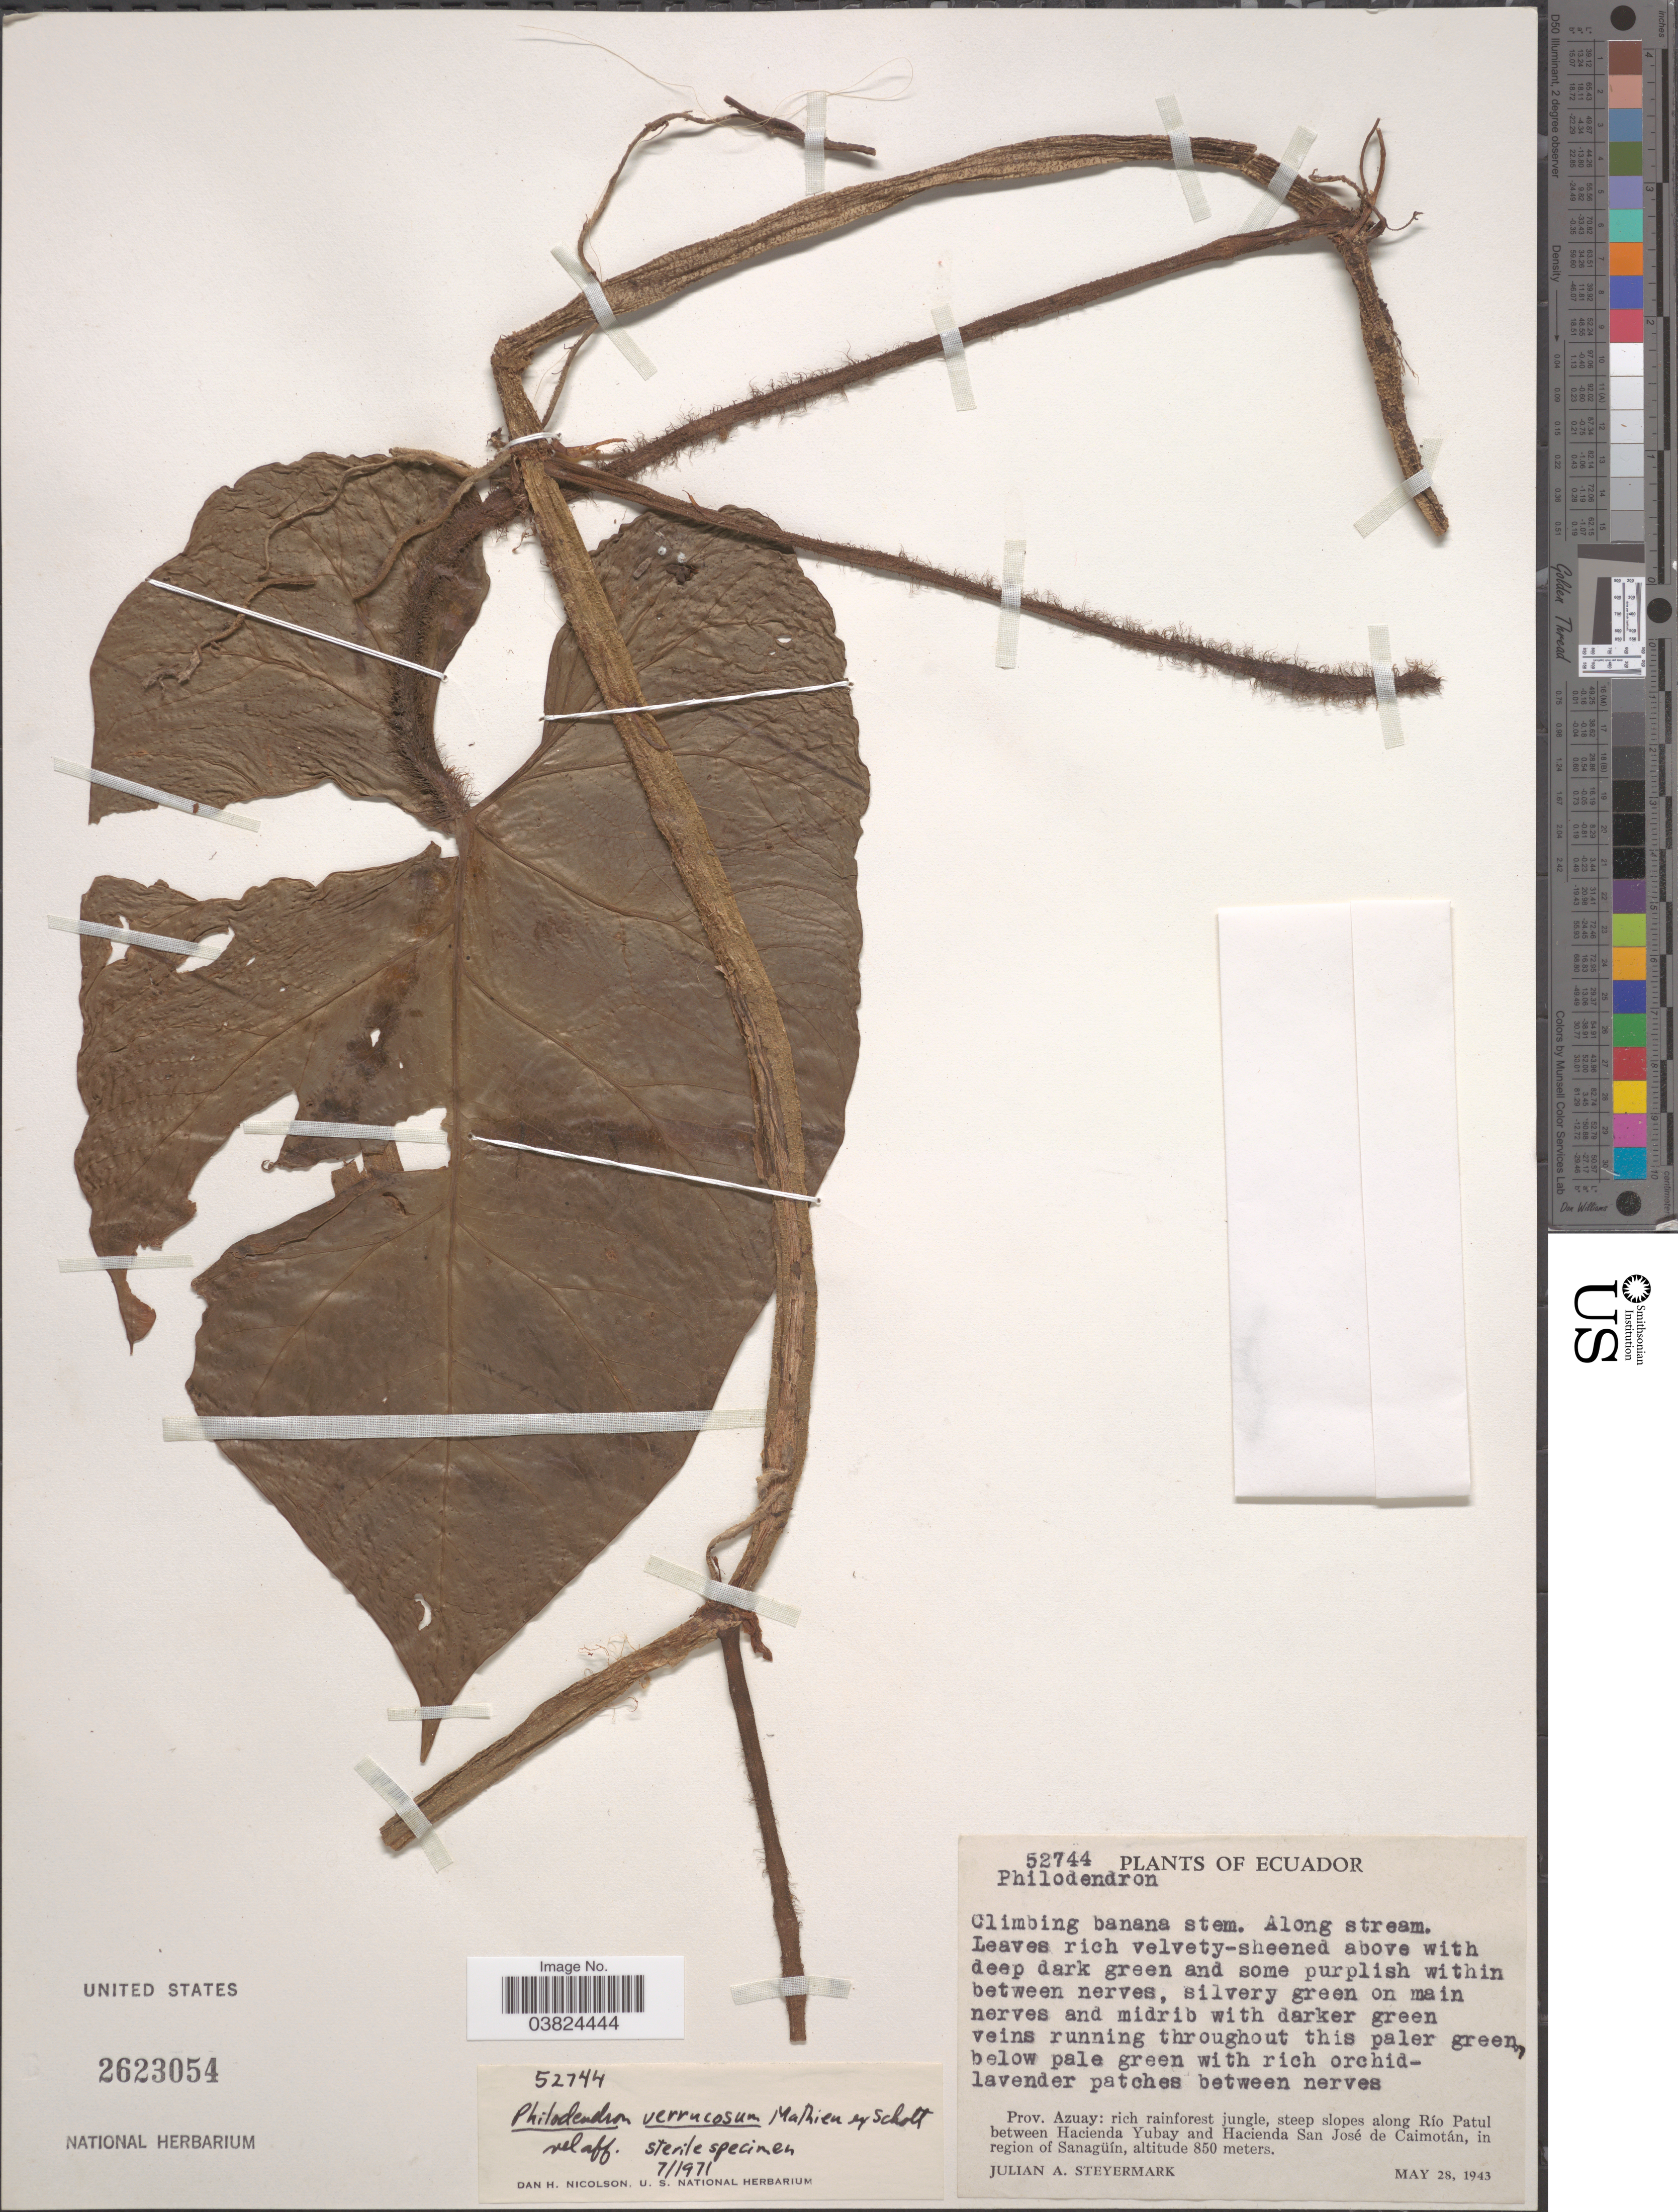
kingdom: Plantae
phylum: Tracheophyta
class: Liliopsida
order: Alismatales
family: Araceae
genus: Philodendron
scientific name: Philodendron verrucosum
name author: L. Mathieu ex Schott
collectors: J. Steyermark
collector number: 52744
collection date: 1943-05-28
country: Ecuador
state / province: Azuay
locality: Along Río Patul between Hacienda Yubay and Hacienda San José de Caimotán, in region of Sanagüín.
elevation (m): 850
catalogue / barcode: US 2623054